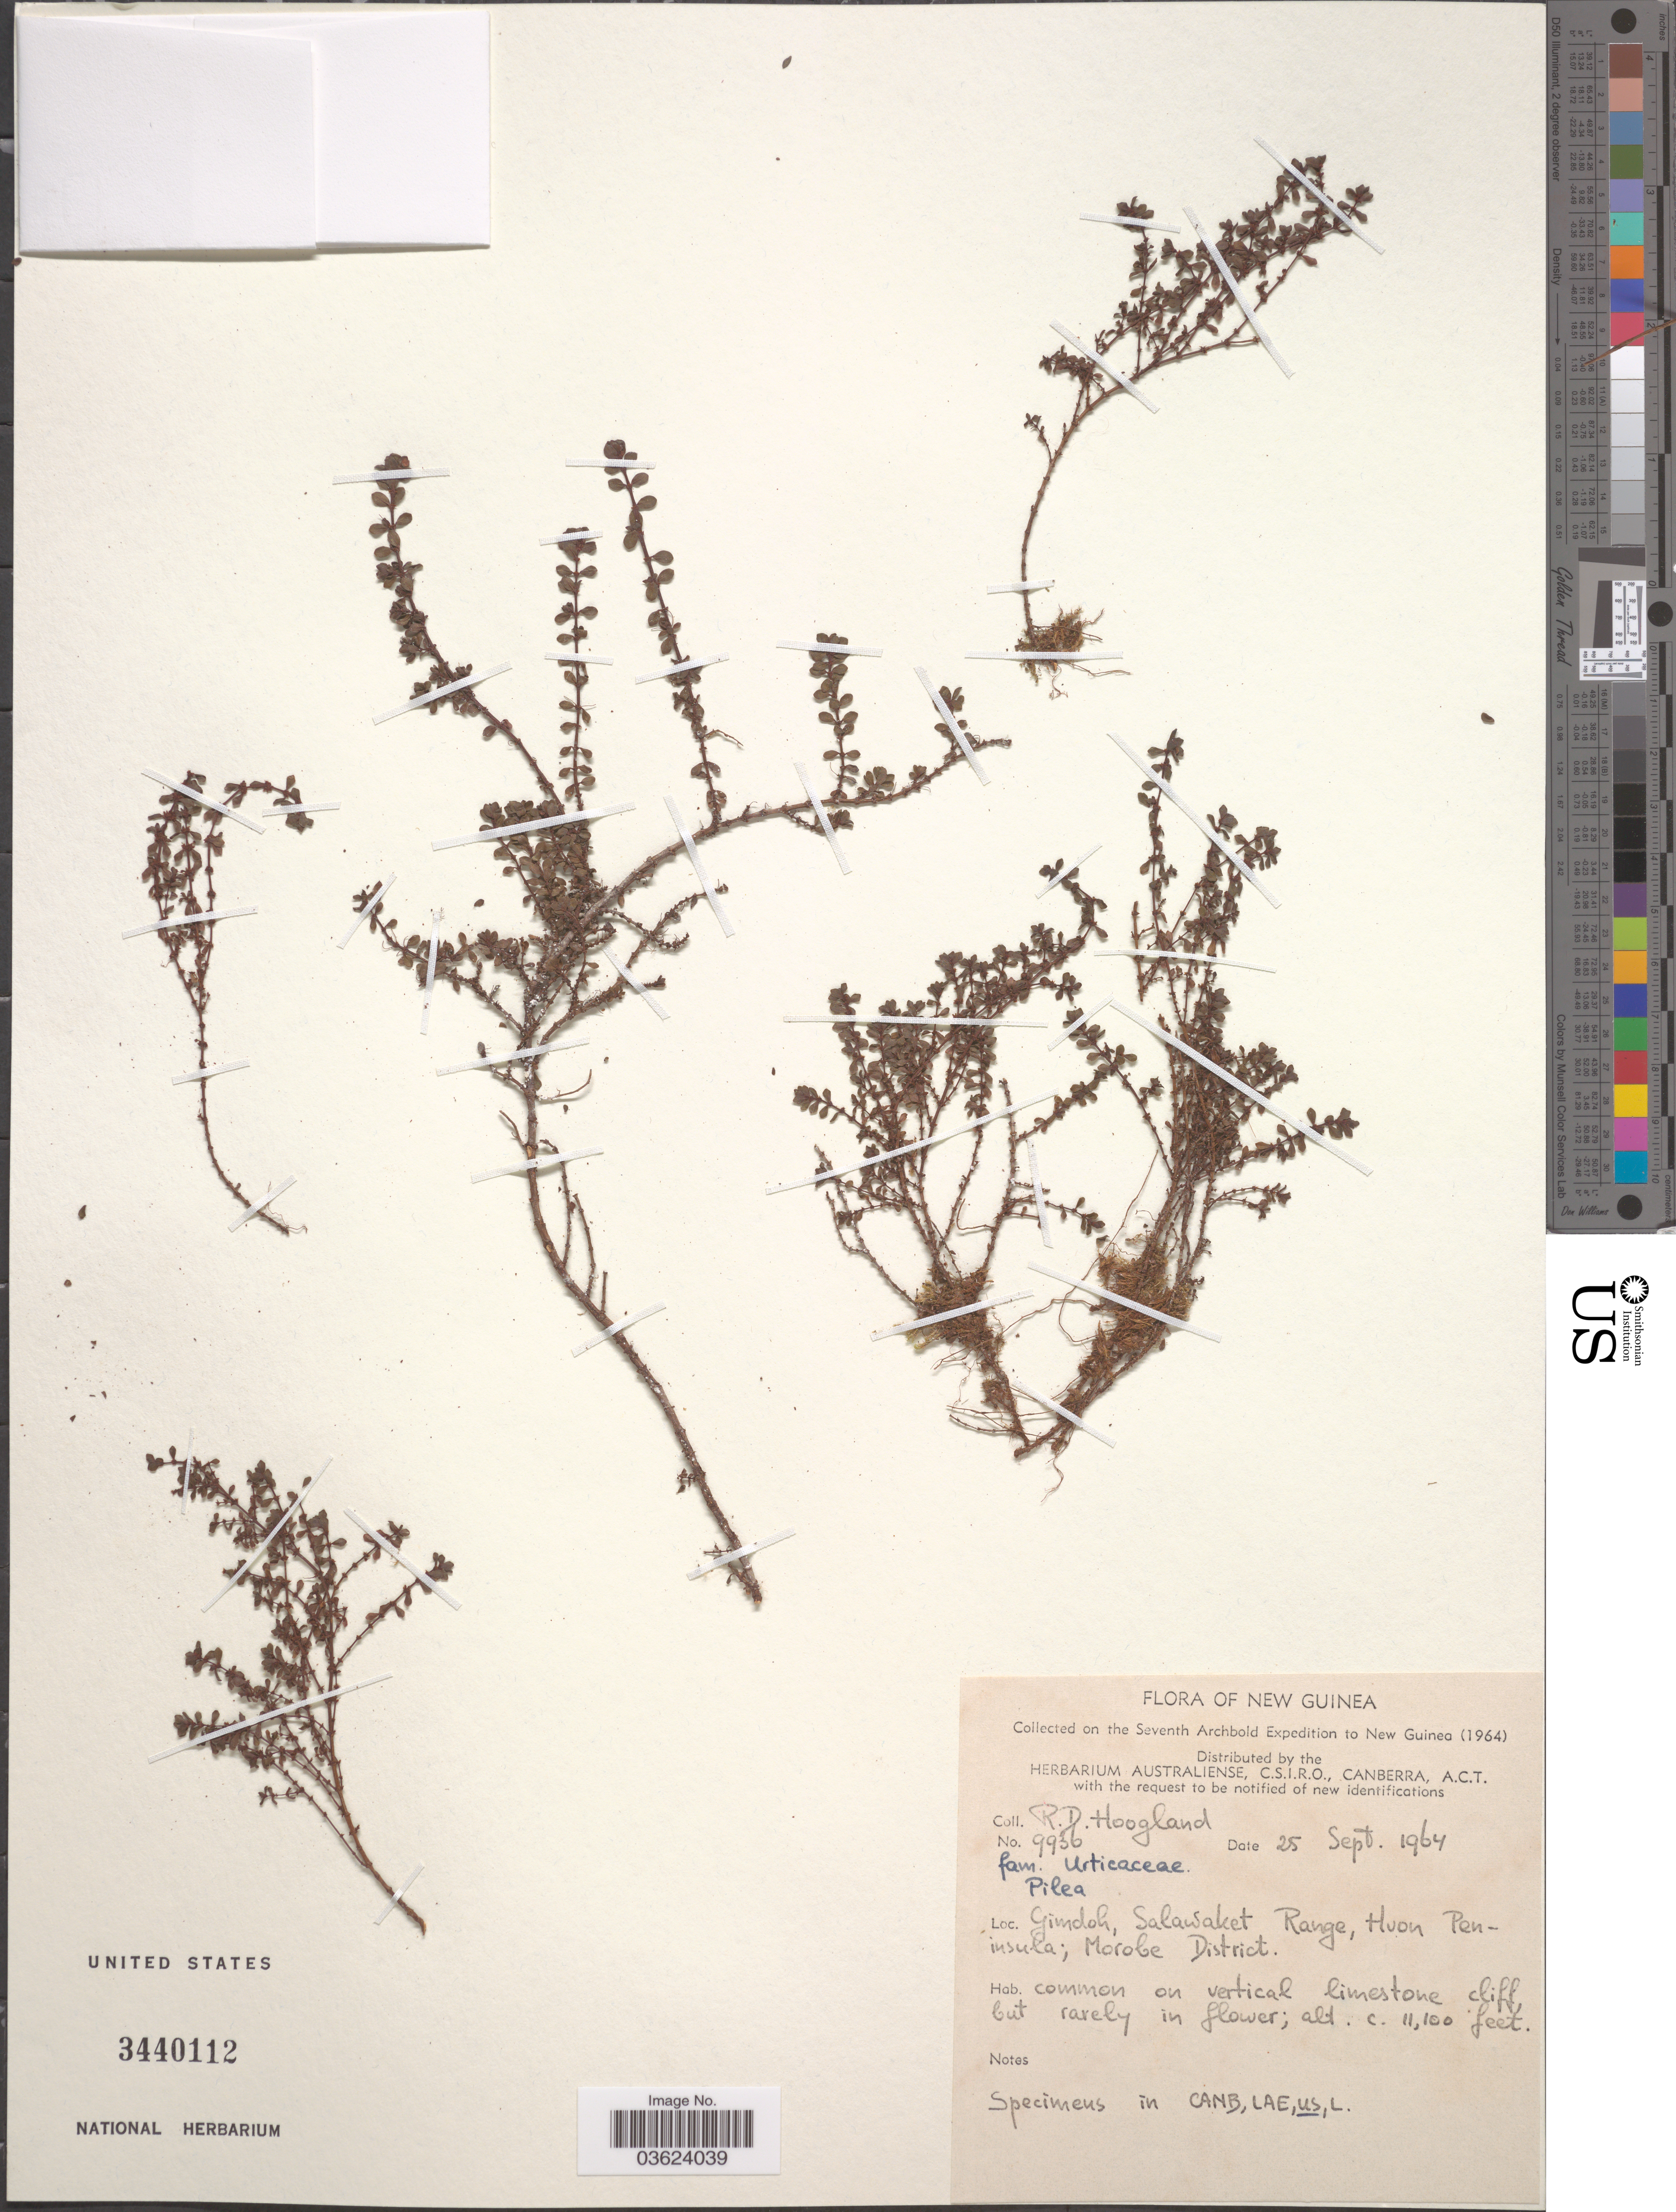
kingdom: Plantae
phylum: Tracheophyta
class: Magnoliopsida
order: Rosales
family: Urticaceae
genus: Pilea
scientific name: Pilea sp.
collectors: R. D. Hoogland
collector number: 9936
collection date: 1964-09-25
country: Papua New Guinea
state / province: Morobe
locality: Gimboh, Salawaket Range, Huon Peninsula; Morobe District.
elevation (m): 3383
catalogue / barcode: US 3440112